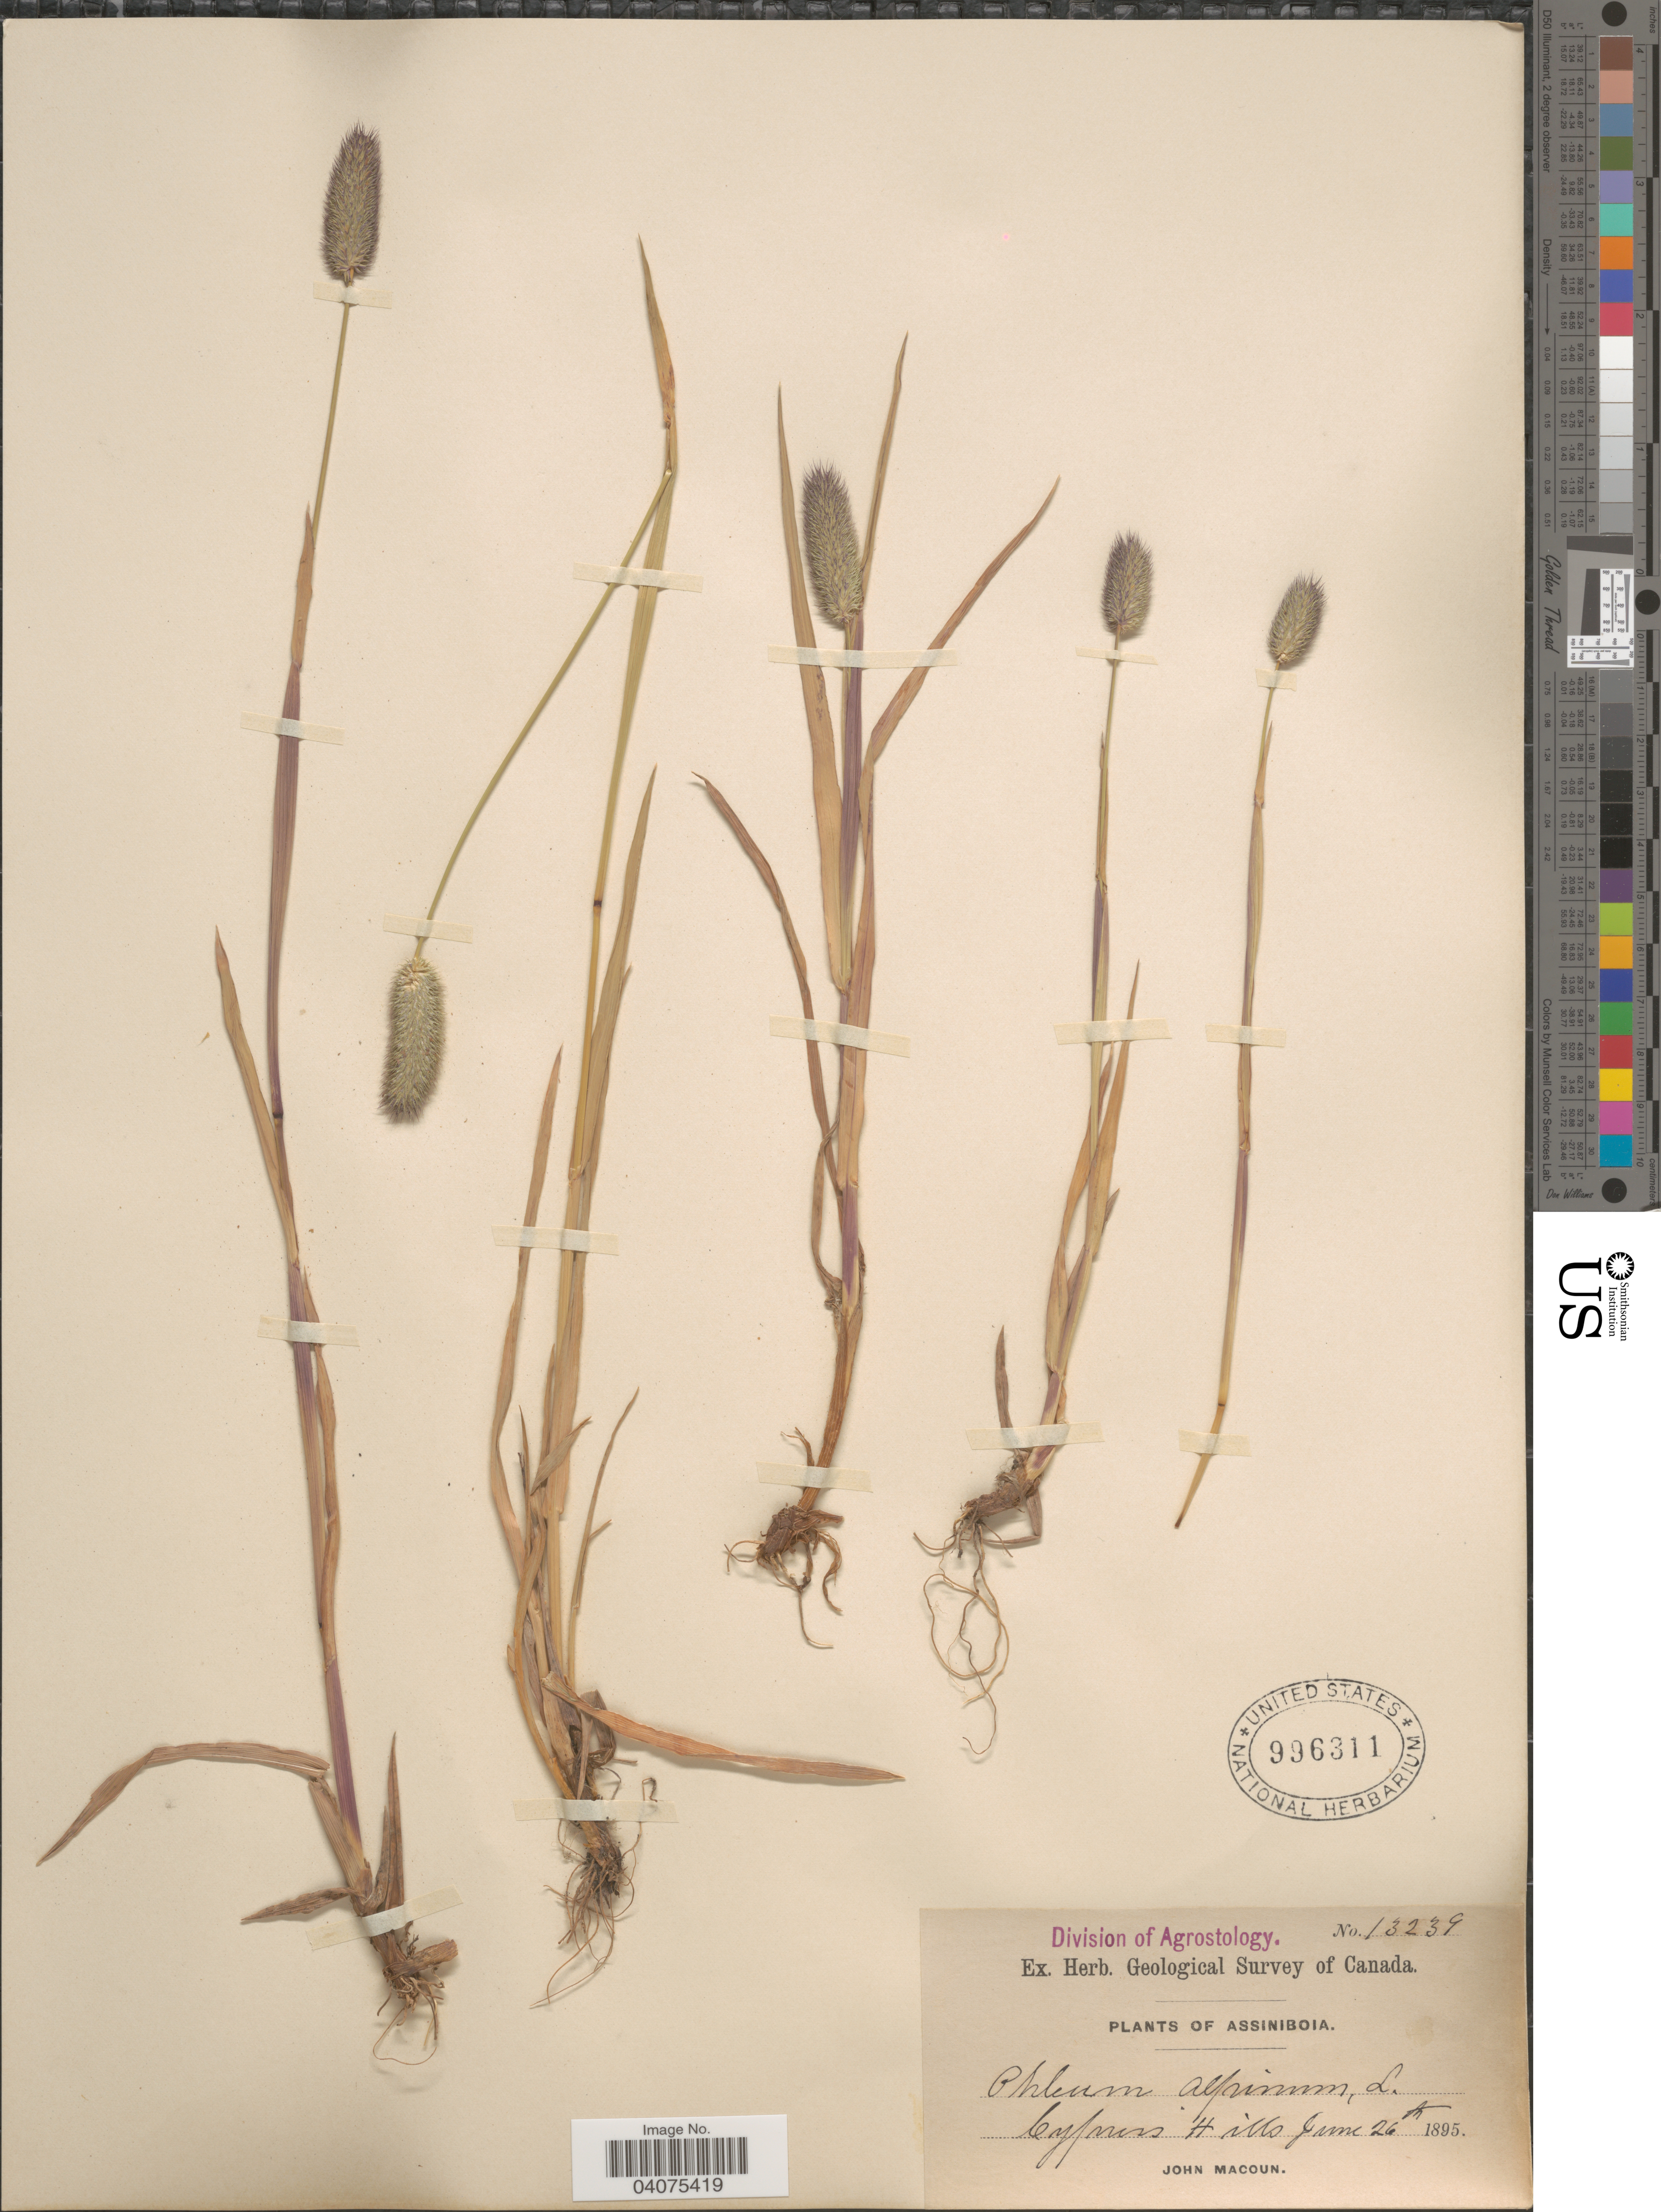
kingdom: Plantae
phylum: Tracheophyta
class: Liliopsida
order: Poales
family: Poaceae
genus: Phleum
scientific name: Phleum alpinum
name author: L.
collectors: J. Macoun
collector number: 13239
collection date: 1895-06-26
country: Canada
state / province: Northwest Territories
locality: Ex. Herb. Geological Survey of Canada. Assiniboia. Cypress Hills.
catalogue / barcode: US 996311